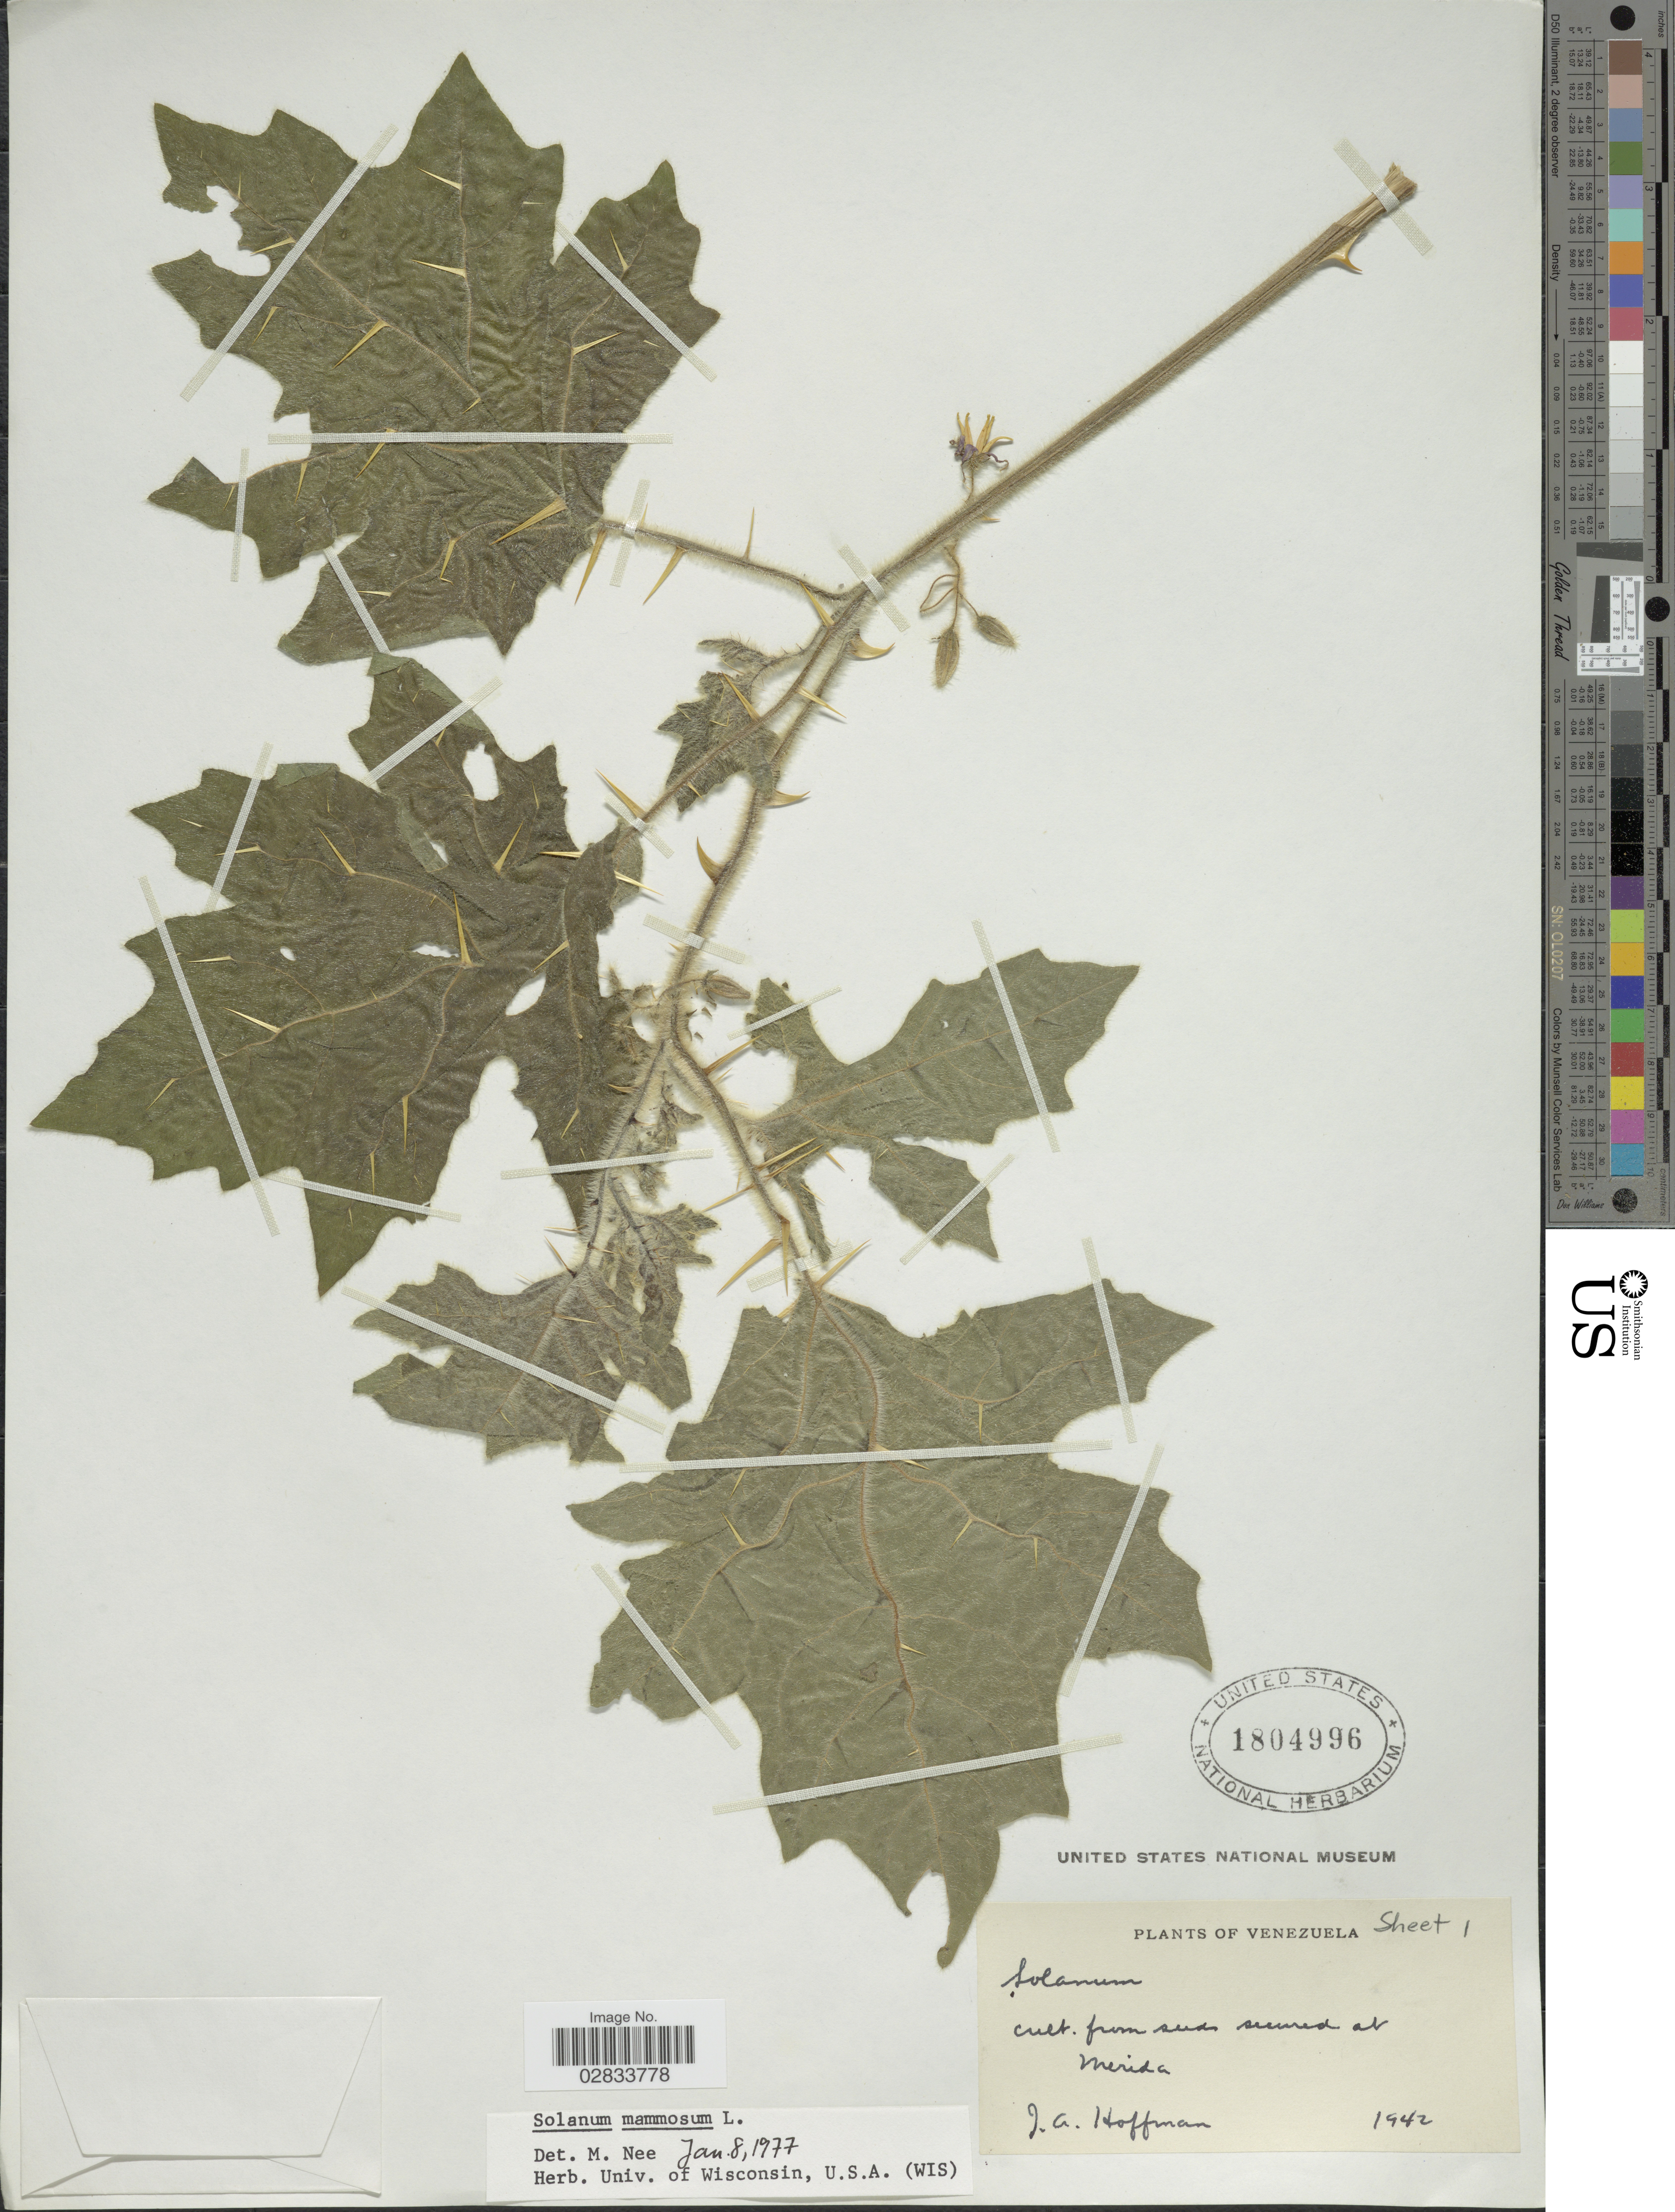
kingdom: Plantae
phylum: Tracheophyta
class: Magnoliopsida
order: Solanales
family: Solanaceae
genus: Solanum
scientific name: Solanum mammosum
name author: L.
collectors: J. Hoffman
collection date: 1942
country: Venezuela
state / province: Mérida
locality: Cult. from seeds secured at Merida.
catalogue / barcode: US 1804996